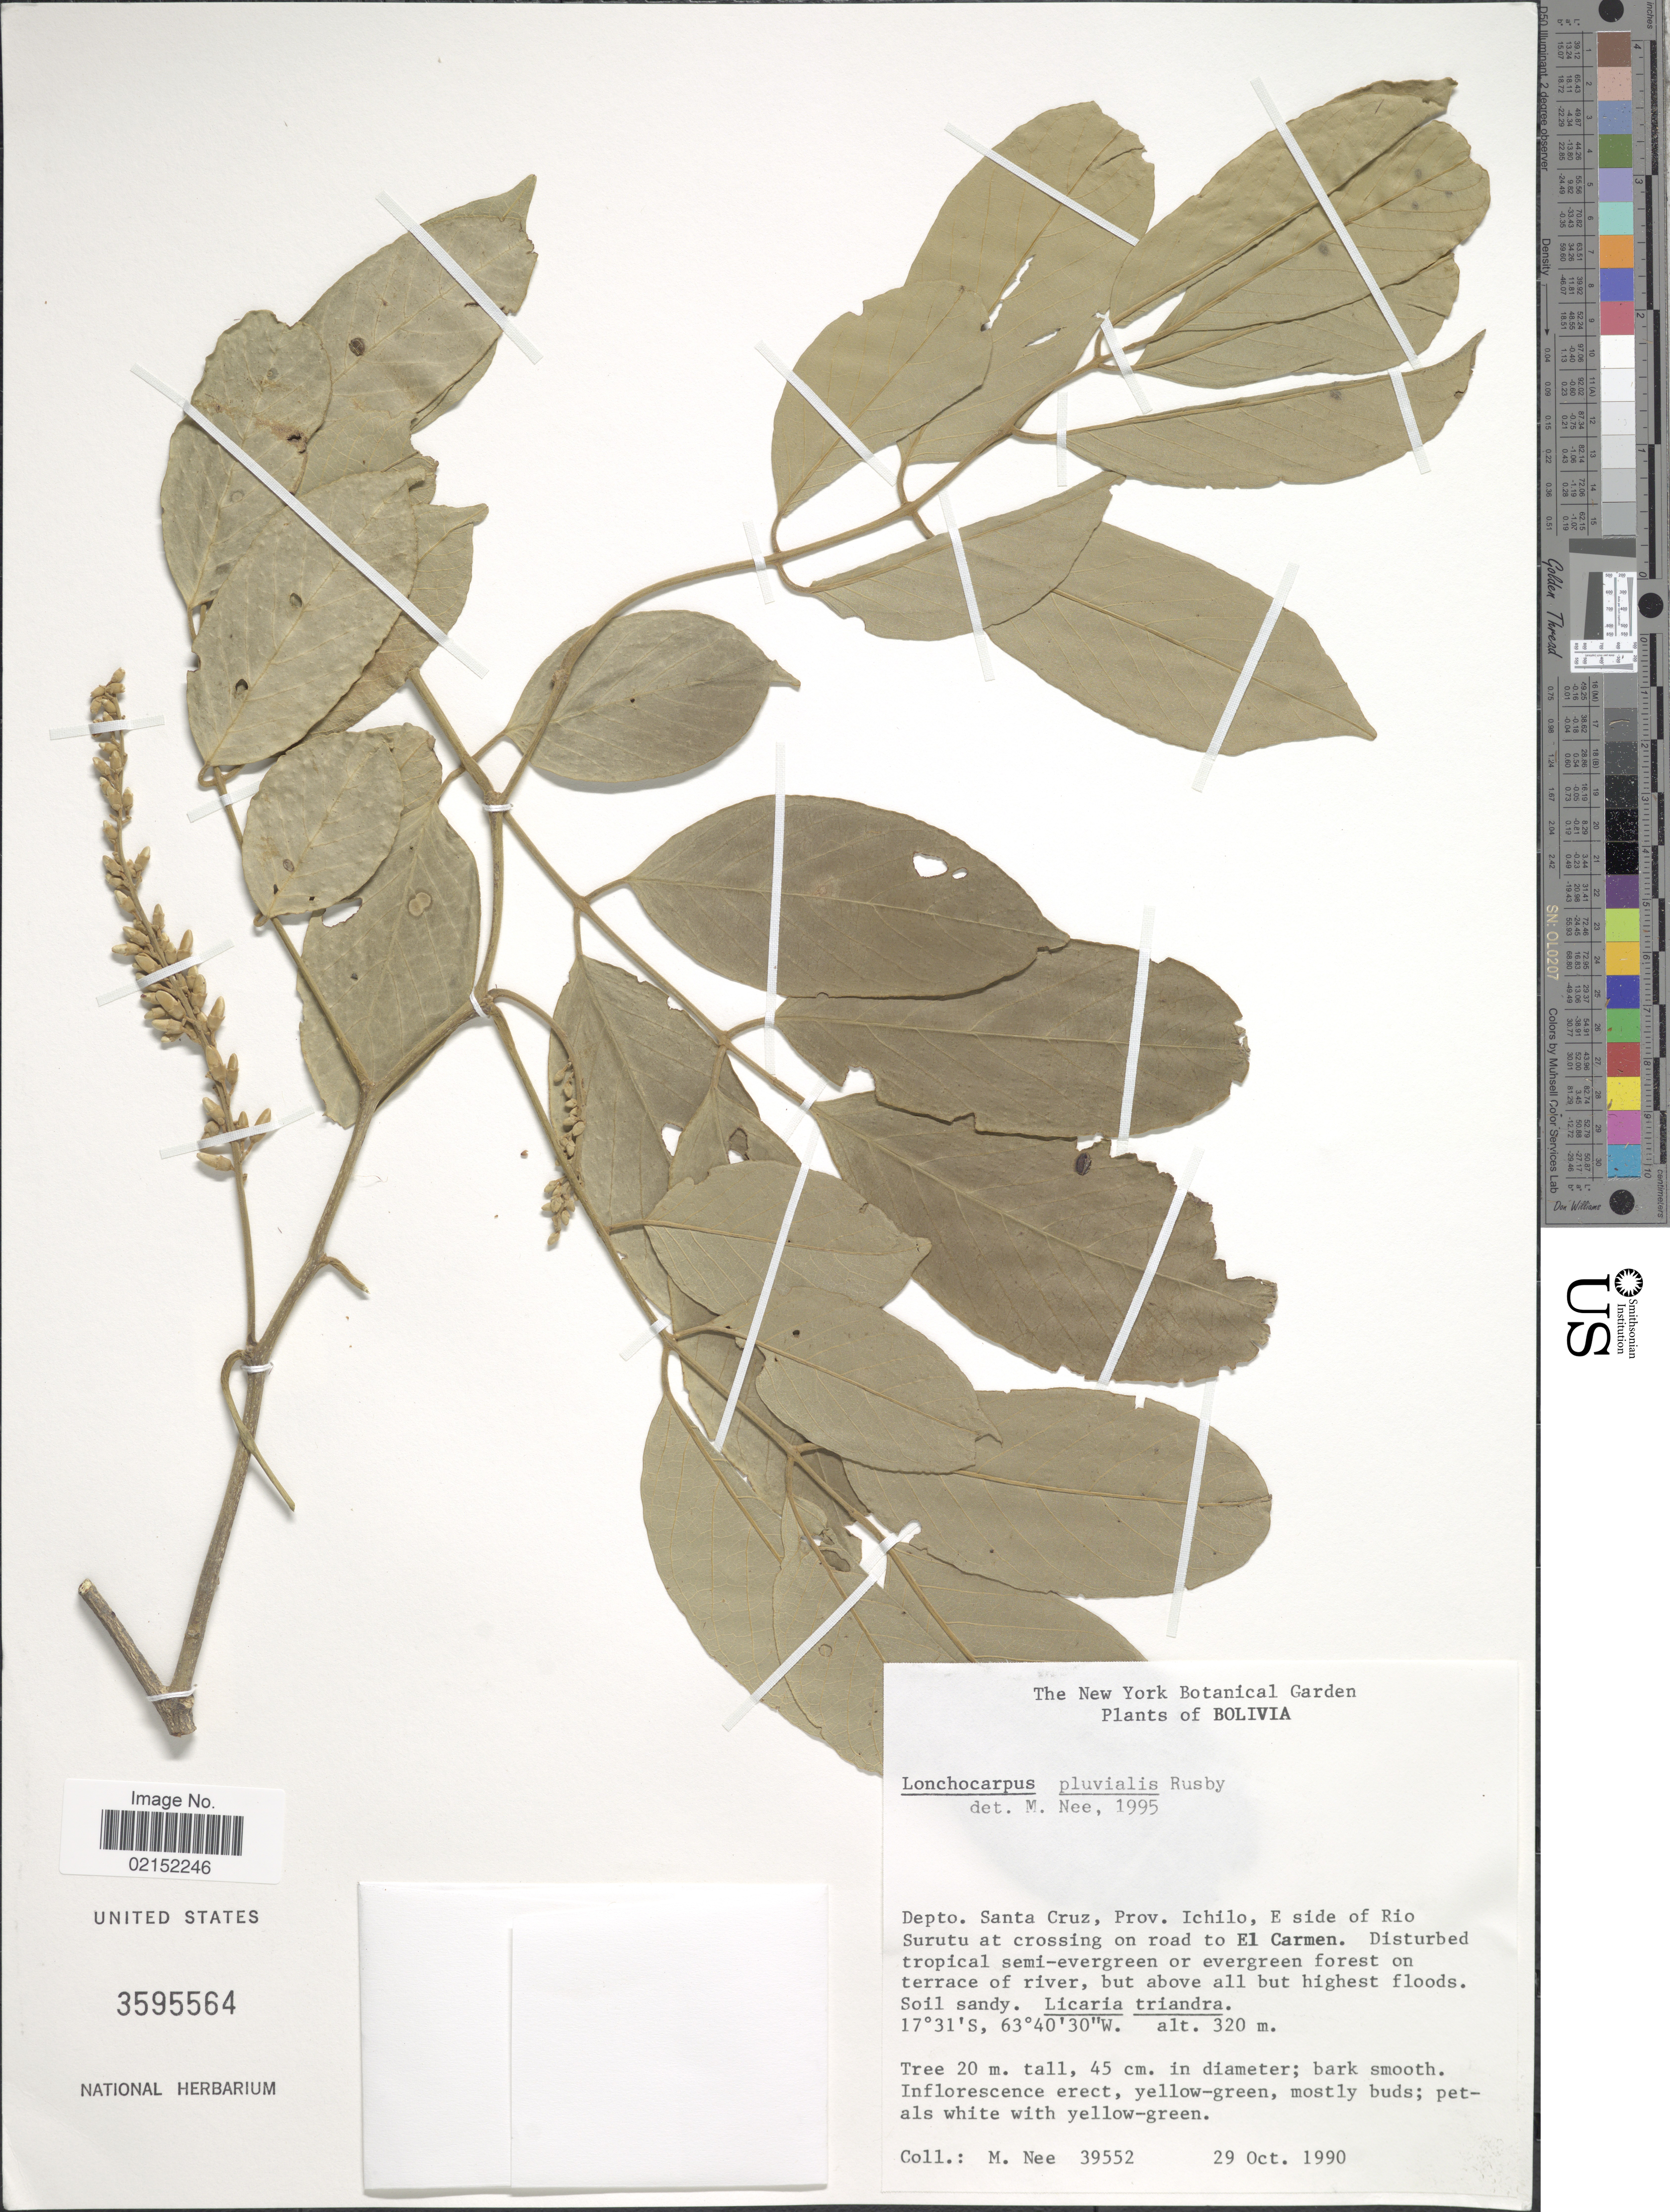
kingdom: Plantae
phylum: Tracheophyta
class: Magnoliopsida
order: Fabales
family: Fabaceae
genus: Lonchocarpus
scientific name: Lonchocarpus pluvialis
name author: Rusby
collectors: M. Nee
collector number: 39552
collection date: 1990-10-29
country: Bolivia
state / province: Santa Cruz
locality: Prov. Ichilo, E side of Rio Surutu at crossing on road to El Carmen.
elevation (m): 320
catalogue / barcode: US 3595564